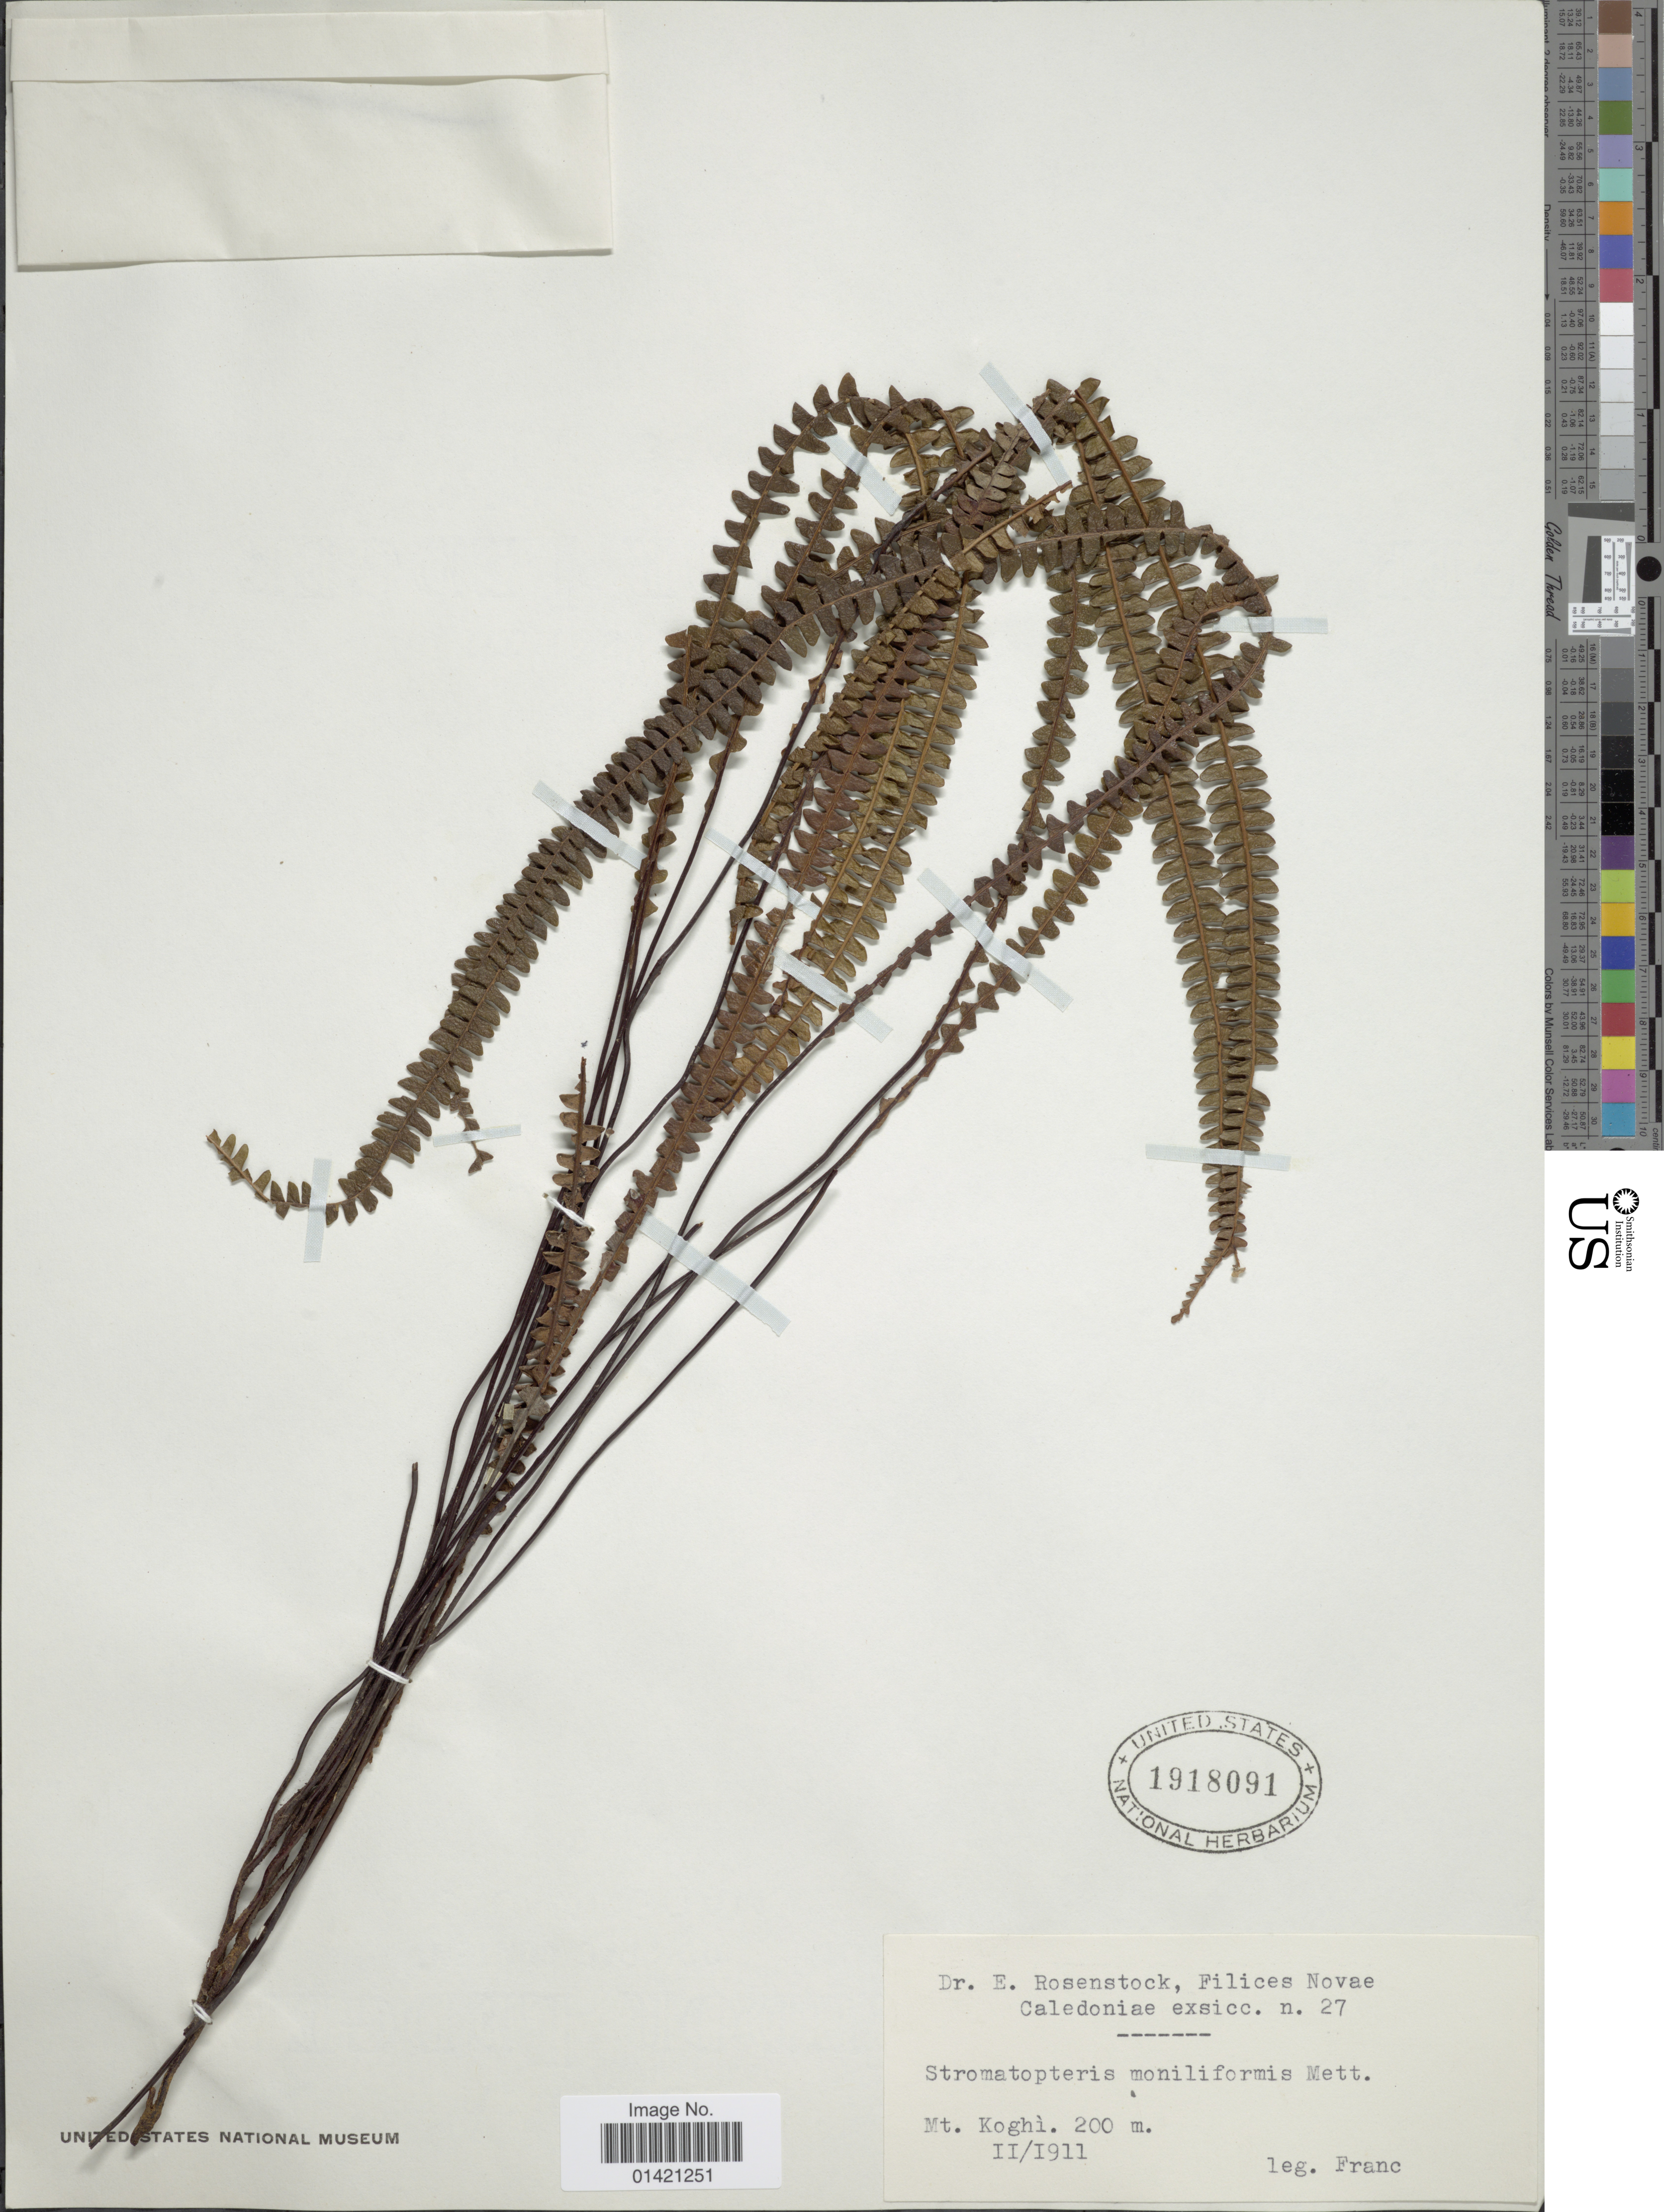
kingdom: Plantae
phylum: Tracheophyta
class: Polypodiopsida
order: Gleicheniales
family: Gleicheniaceae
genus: Stromatopteris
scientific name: Stromatopteris moniliformis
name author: Mett.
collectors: Franc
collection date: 1911-11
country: New Caledonia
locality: Mt. Koghi.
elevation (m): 200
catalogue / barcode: US 1918091